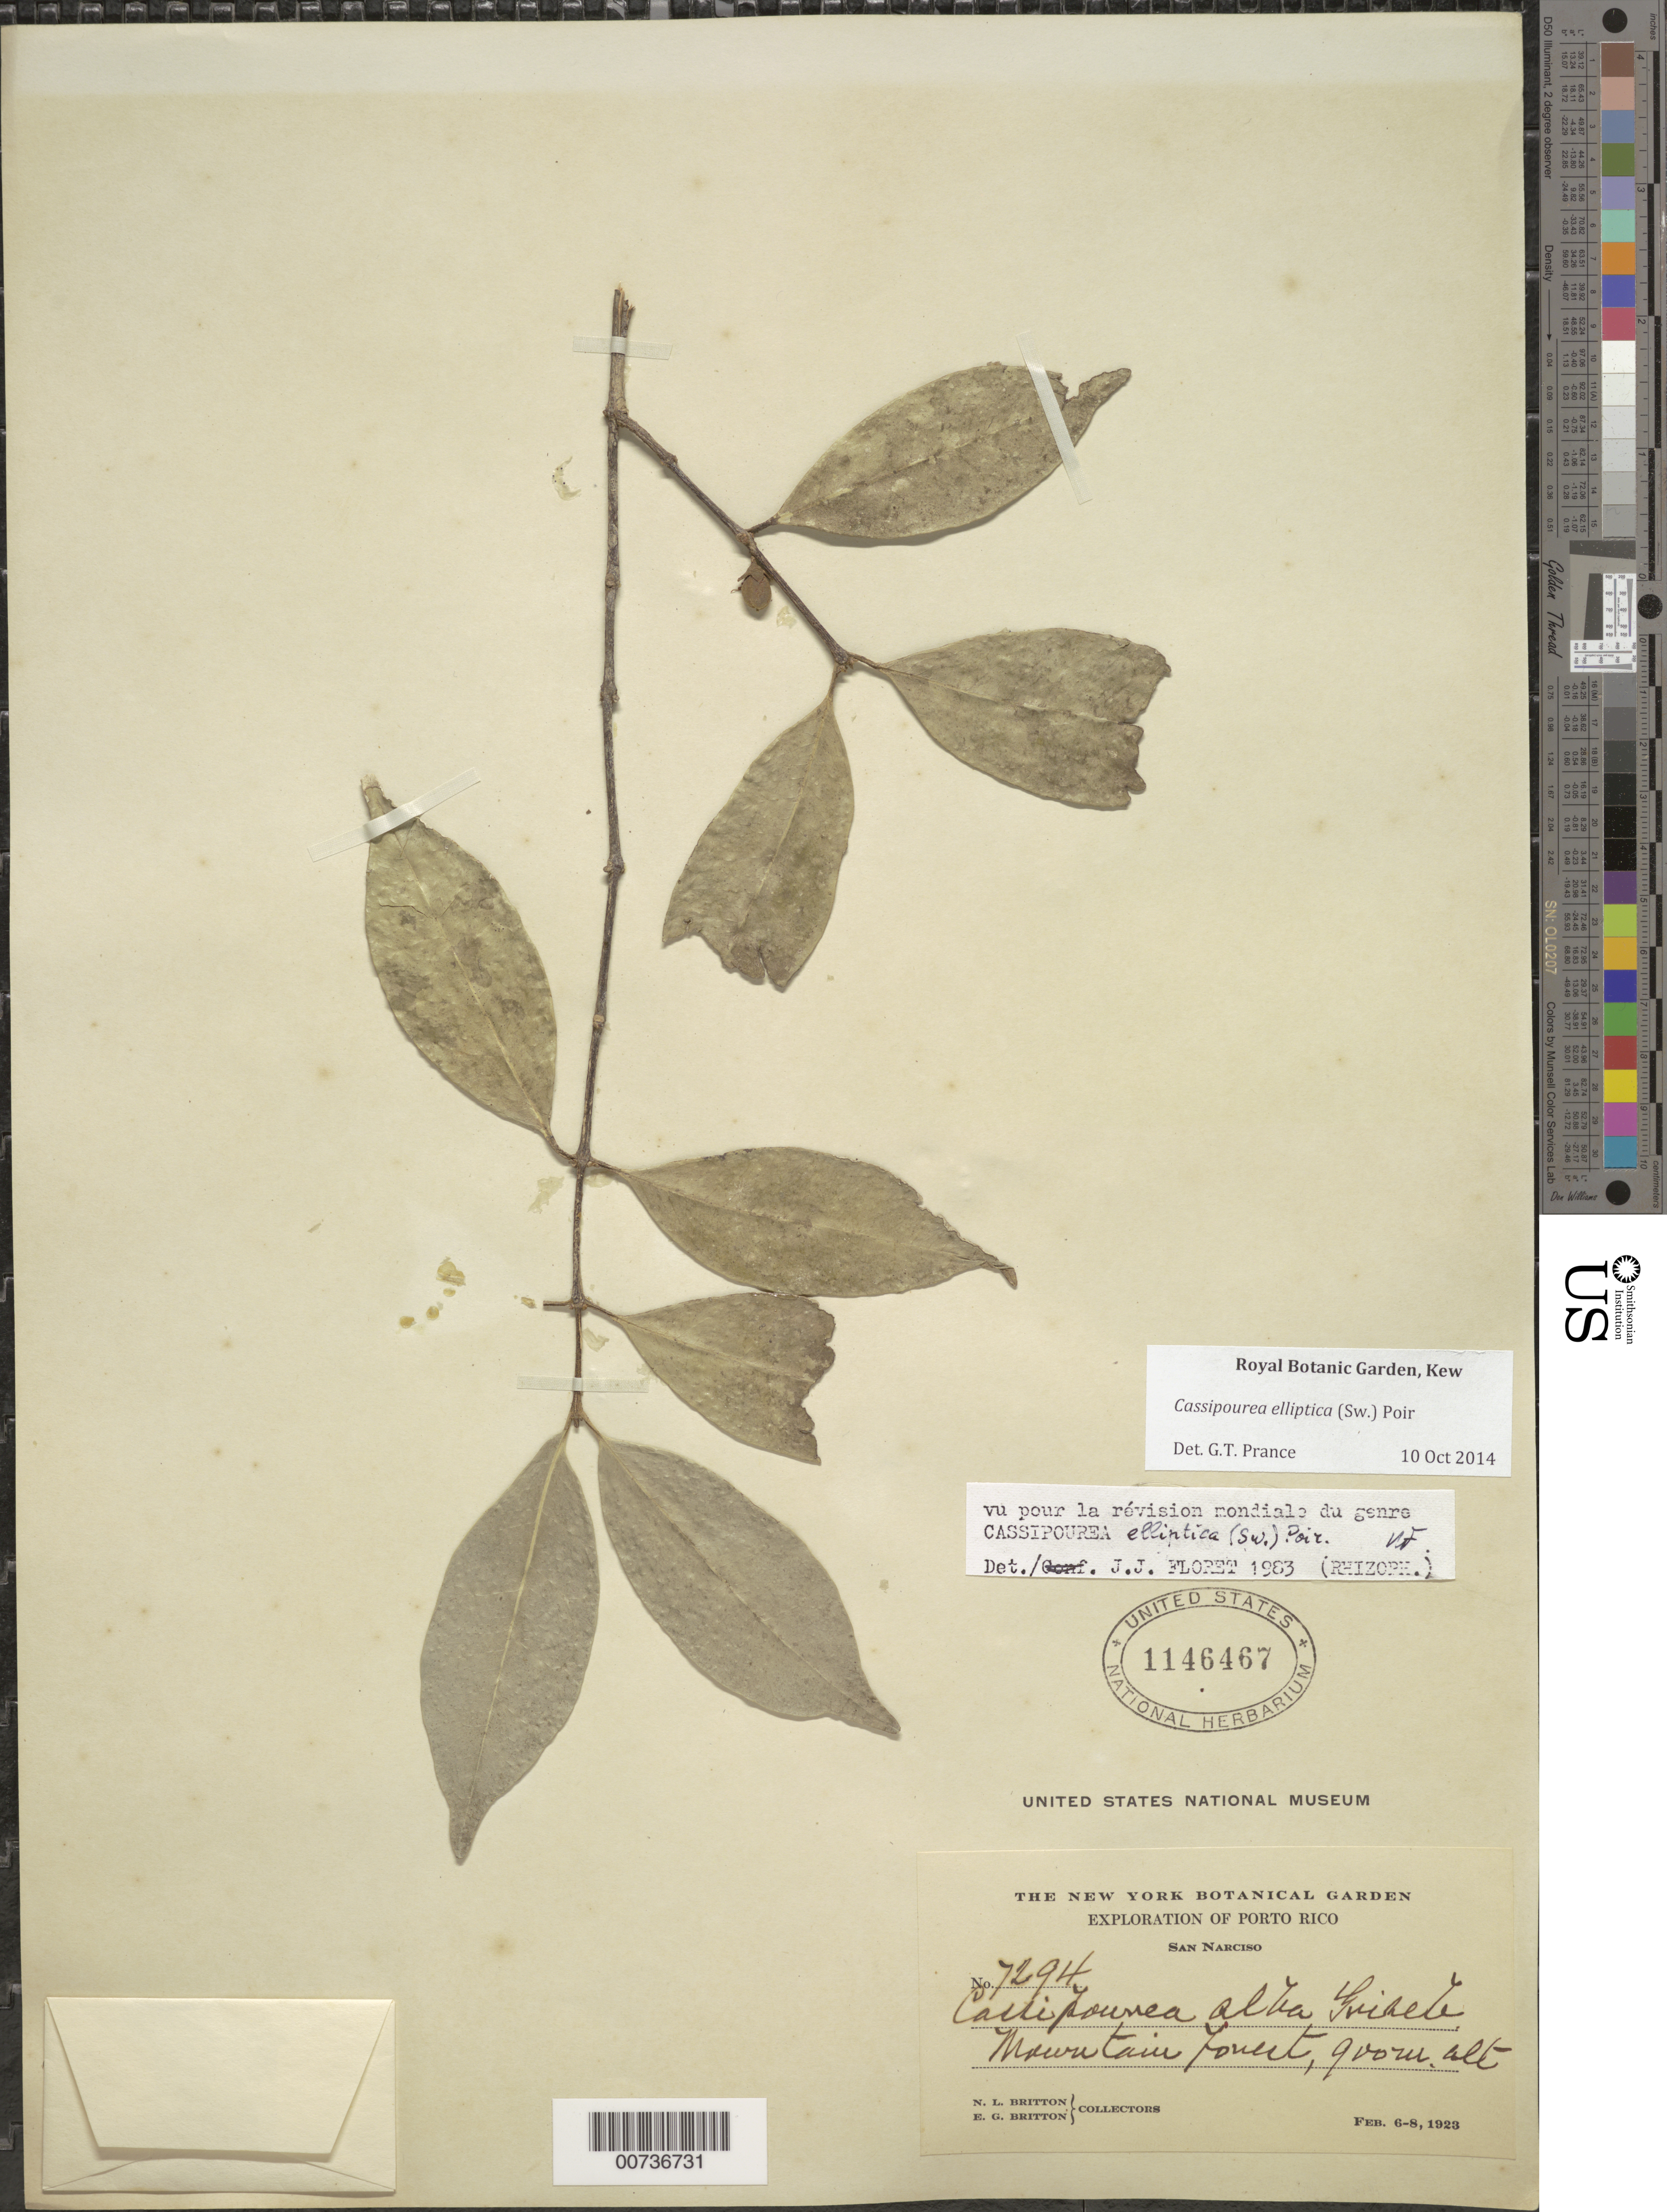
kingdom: Plantae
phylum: Tracheophyta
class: Magnoliopsida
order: Malpighiales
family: Rhizophoraceae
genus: Cassipourea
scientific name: Cassipourea elliptica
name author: (Sw.) Poir.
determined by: Prance, G. T.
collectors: N. Britton & E. G. Britton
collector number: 7294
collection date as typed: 06 Feb 1923 to 08 Feb 1923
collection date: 1923-02-06/1923-02-08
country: Puerto Rico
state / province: Jayuya (?)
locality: San Narciso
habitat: Mountain forest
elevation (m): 900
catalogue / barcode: US 1146467